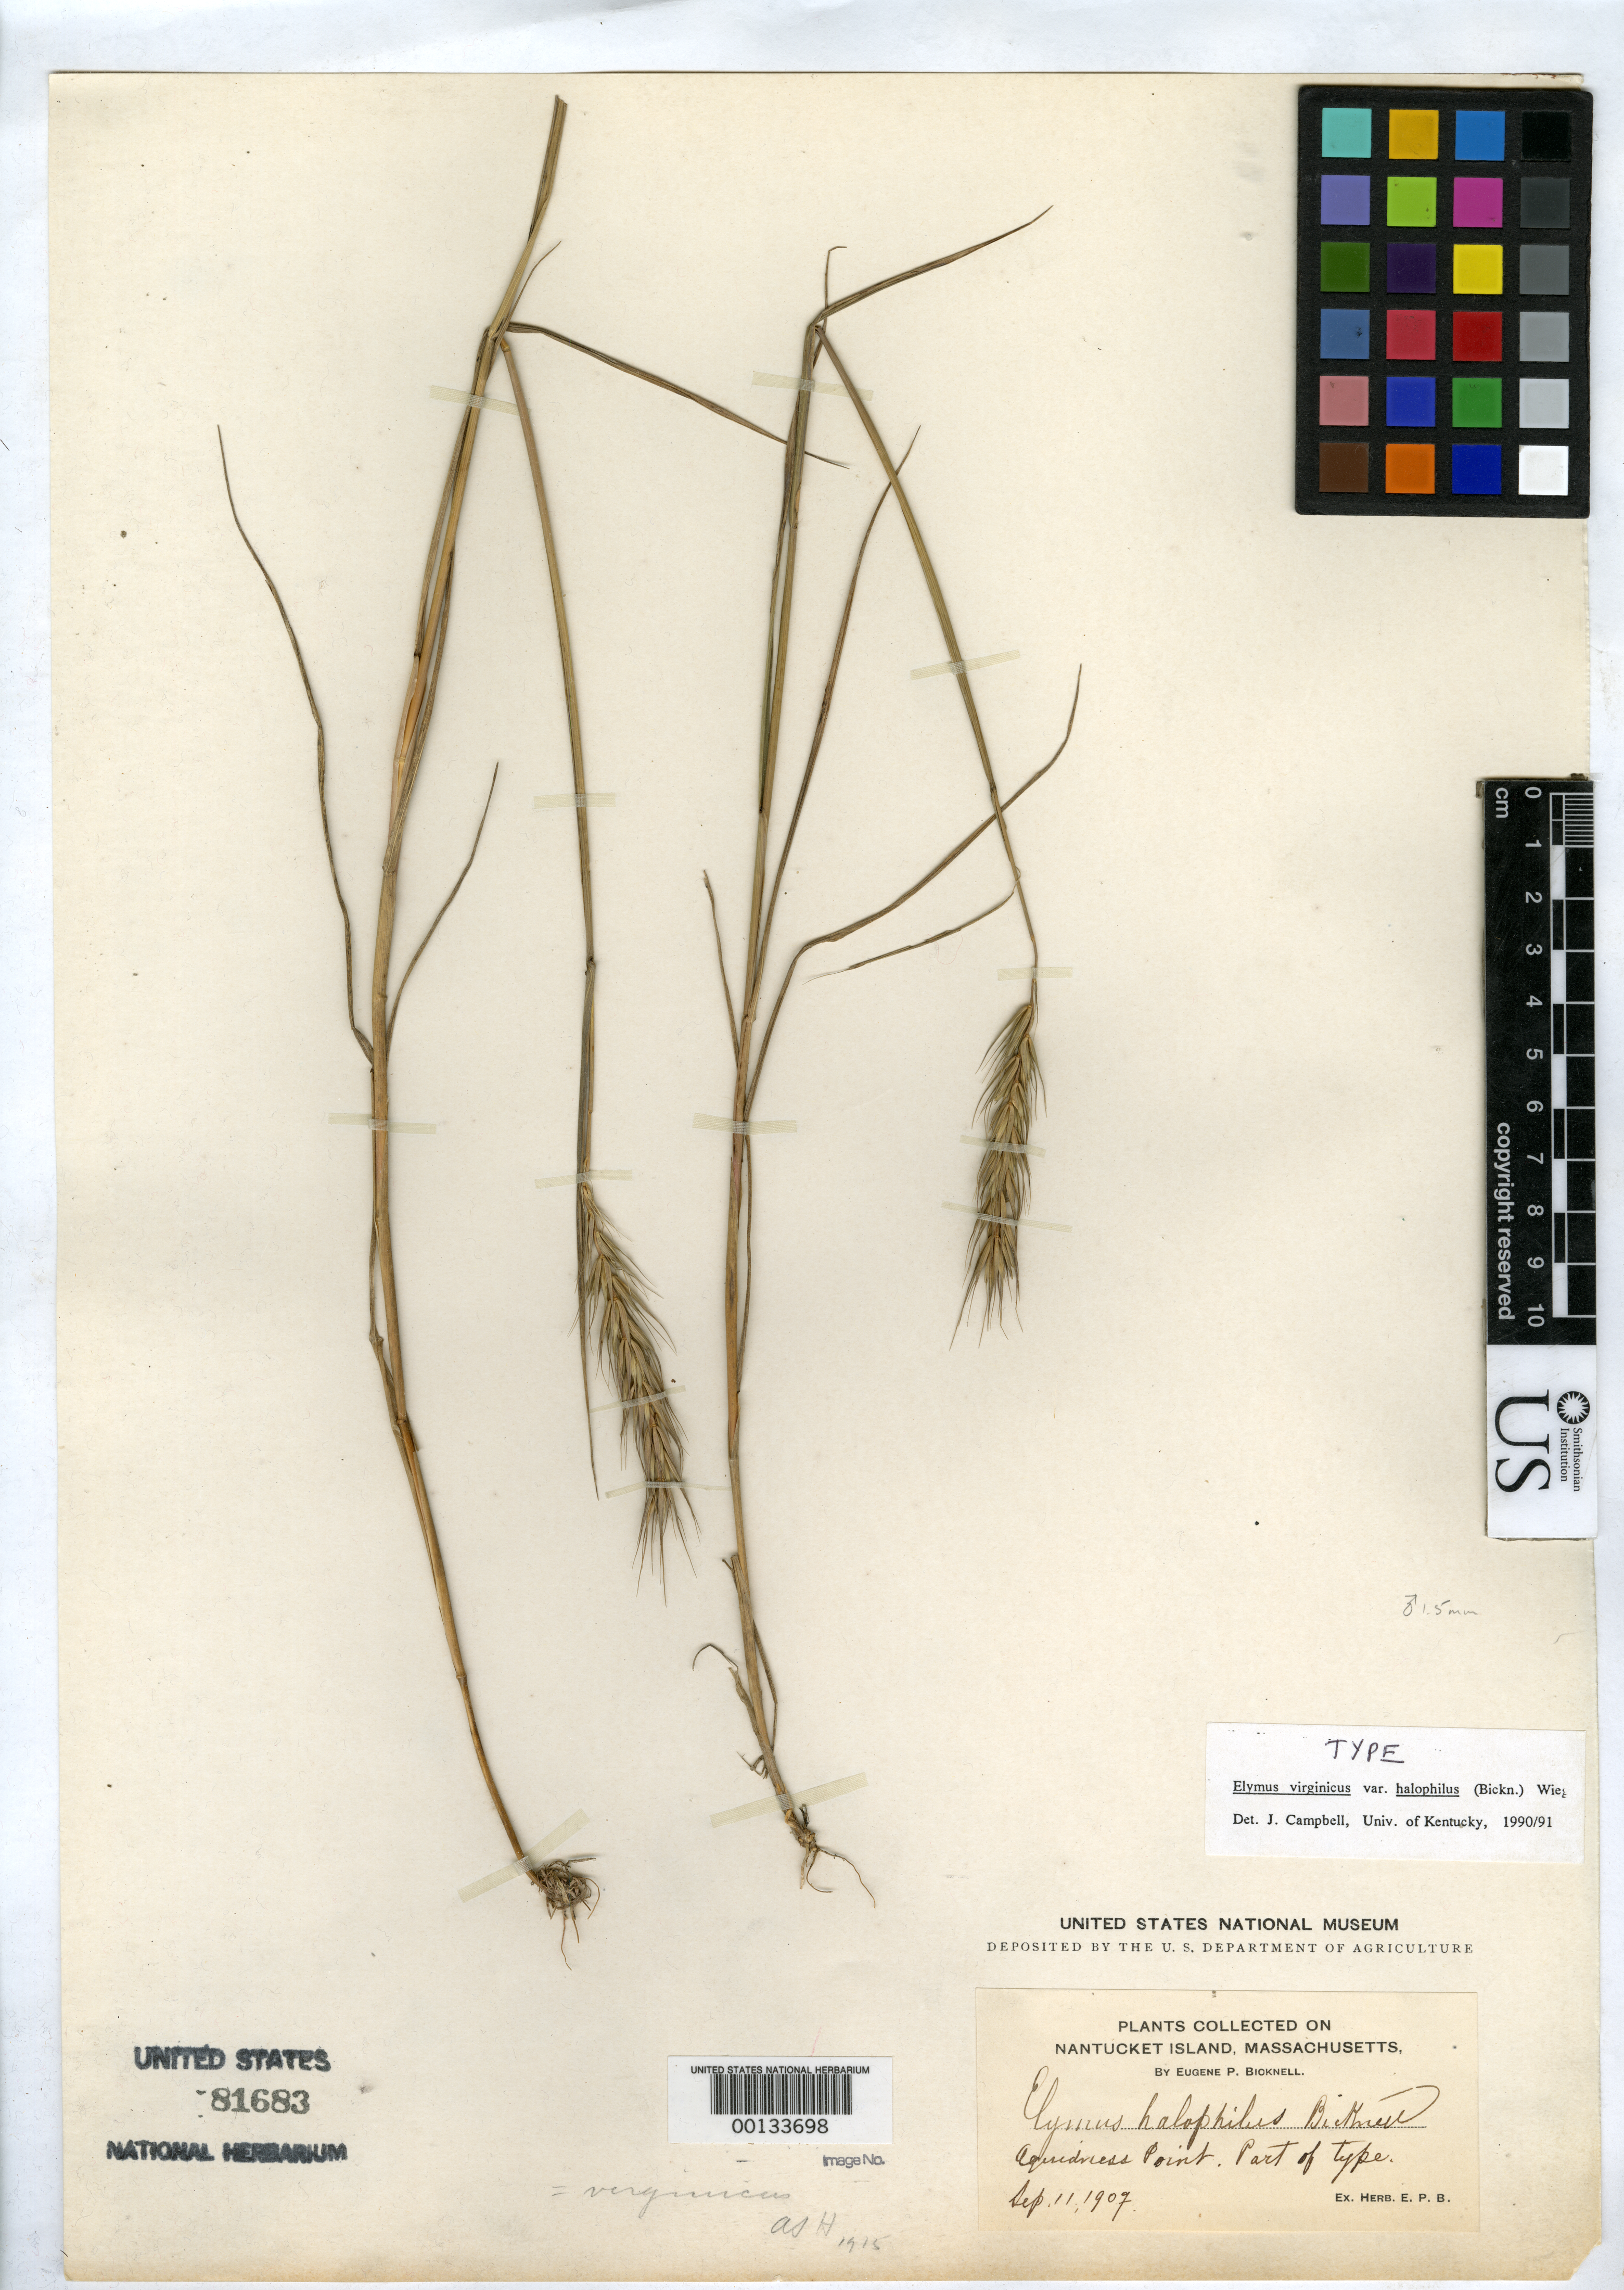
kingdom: Plantae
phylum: Tracheophyta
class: Liliopsida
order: Poales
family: Poaceae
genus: Elymus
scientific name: Elymus halophilus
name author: E.P. Bicknell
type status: Isotype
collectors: E. P. Bicknell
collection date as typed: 11 Sep 1907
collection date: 1907-09-11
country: United States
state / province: Massachusetts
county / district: Nantucket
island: Nantucket Island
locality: Aquidness Point.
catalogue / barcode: US 81683